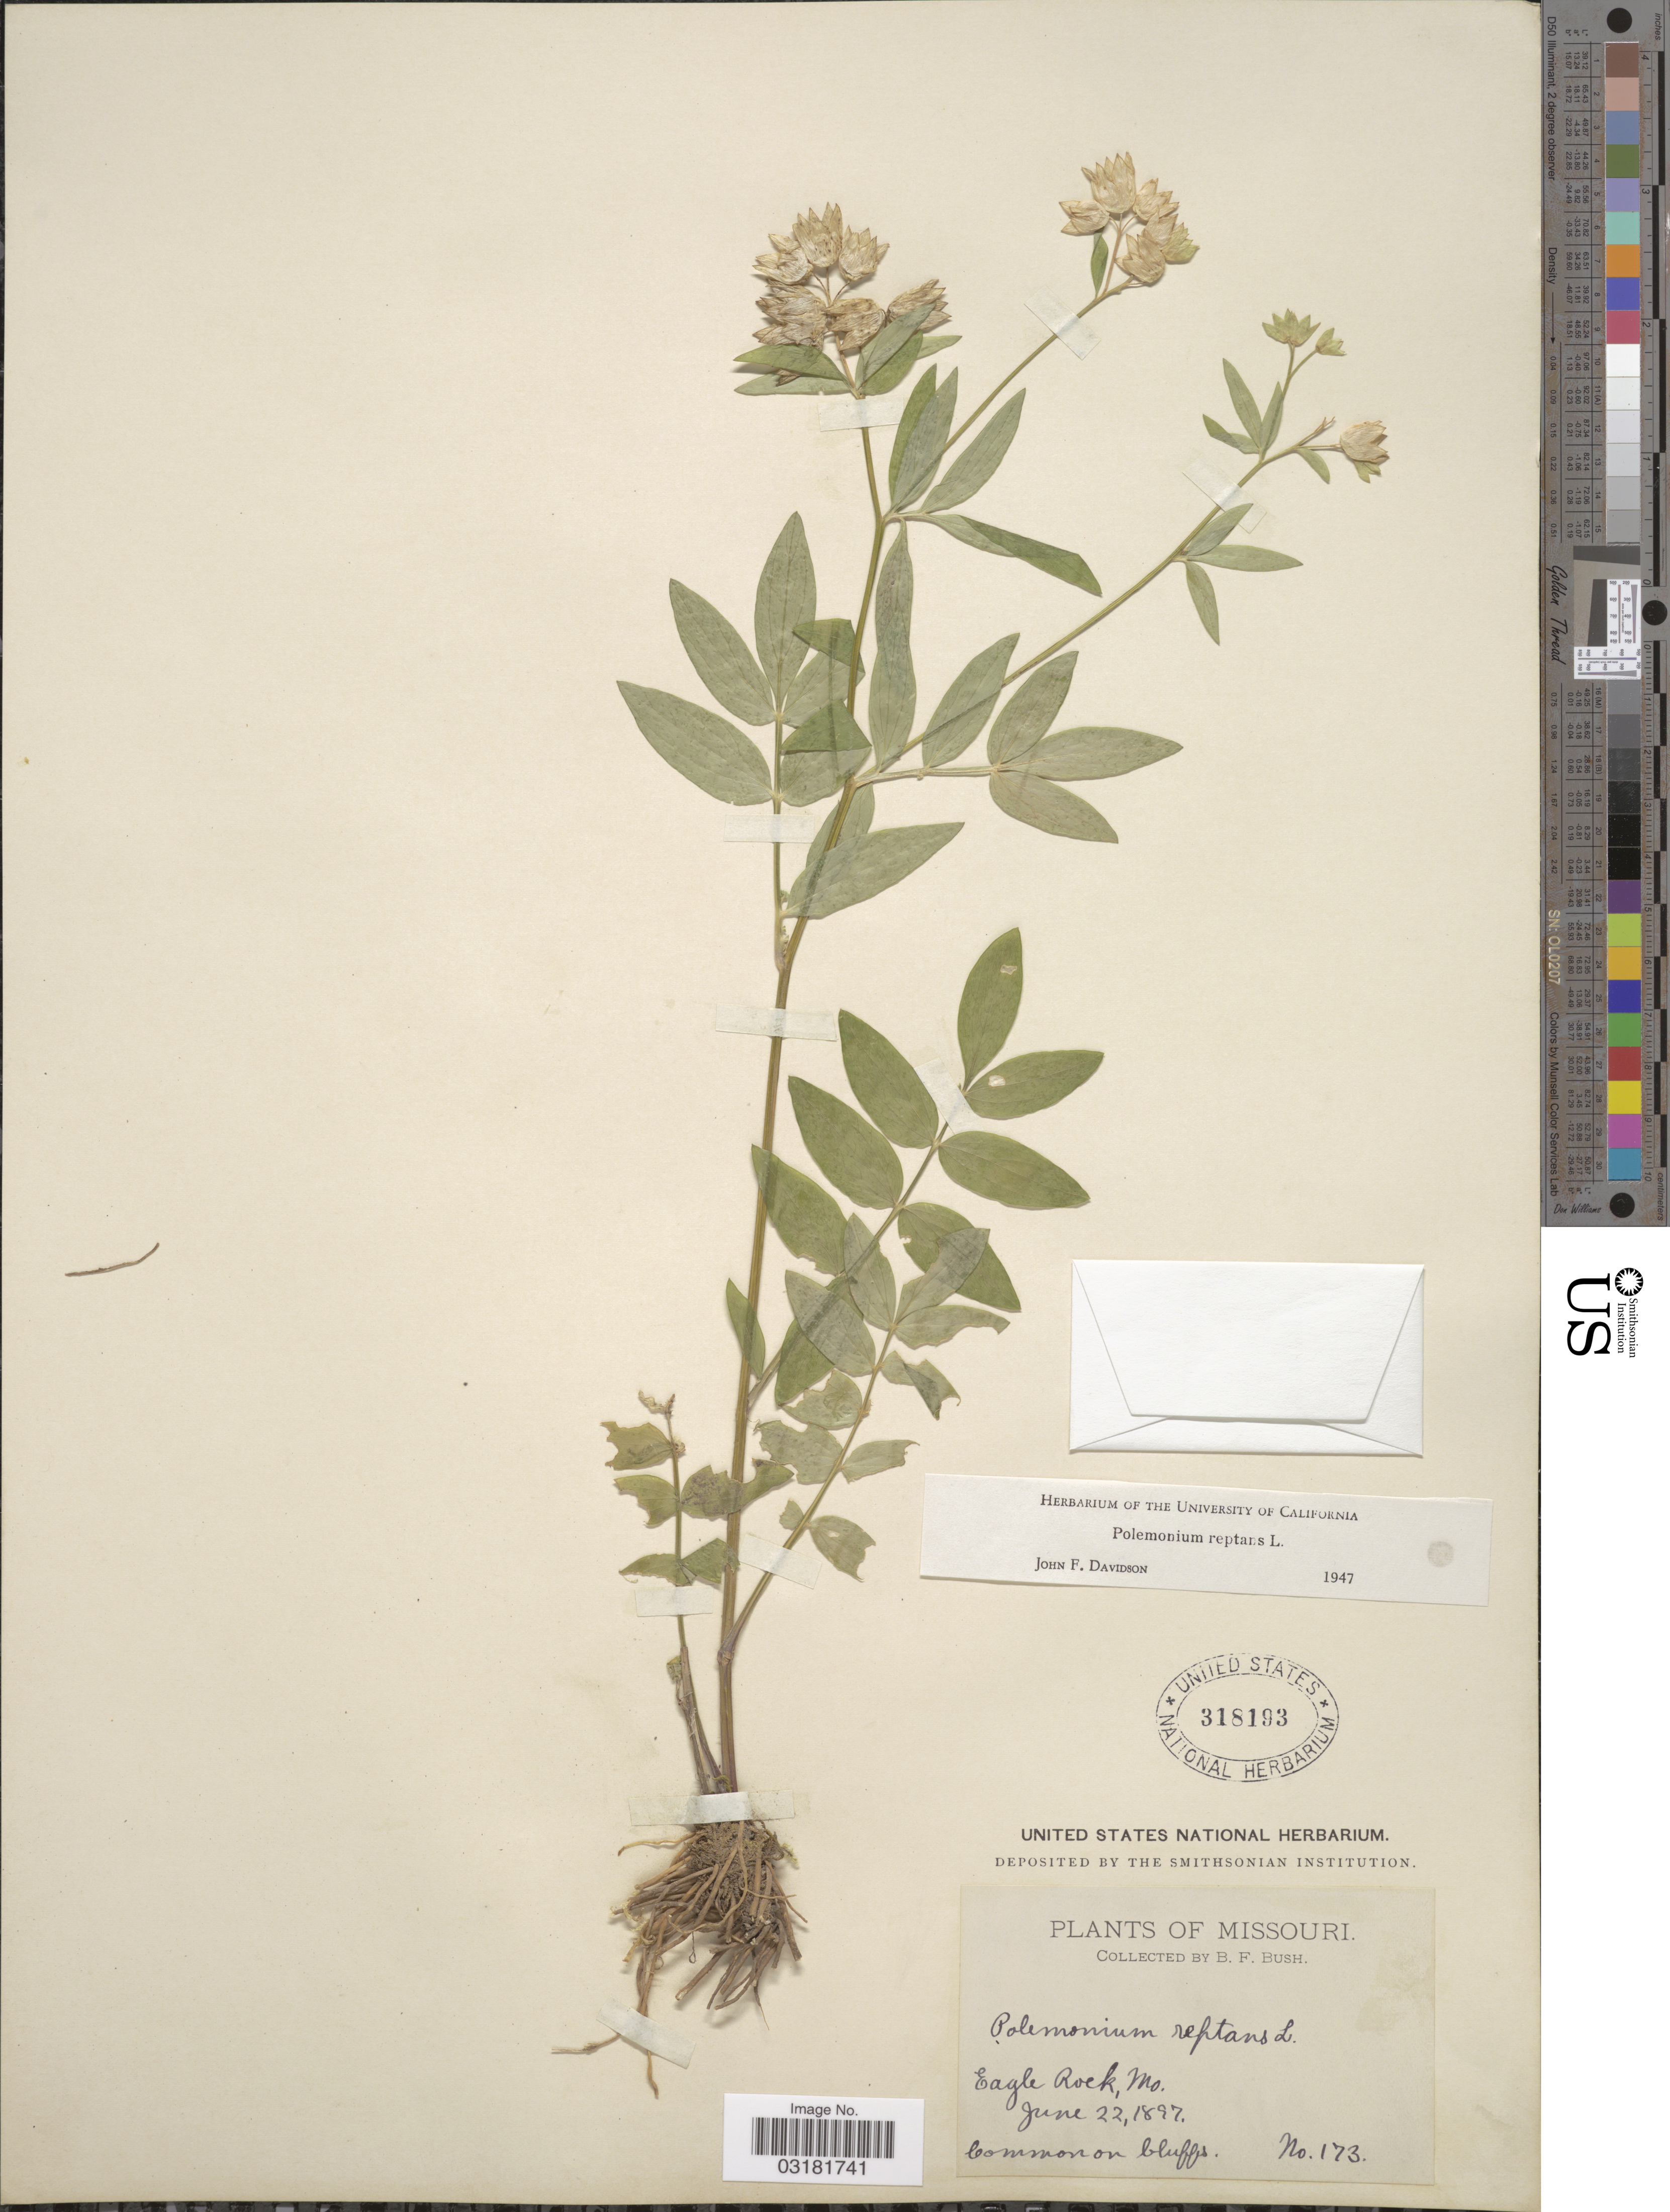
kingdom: Plantae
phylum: Tracheophyta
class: Magnoliopsida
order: Ericales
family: Polemoniaceae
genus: Polemonium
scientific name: Polemonium reptans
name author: L.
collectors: B. F. Bush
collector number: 173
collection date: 1897-06-22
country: United States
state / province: Missouri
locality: Eagle Rock, Mo.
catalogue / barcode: US 318193